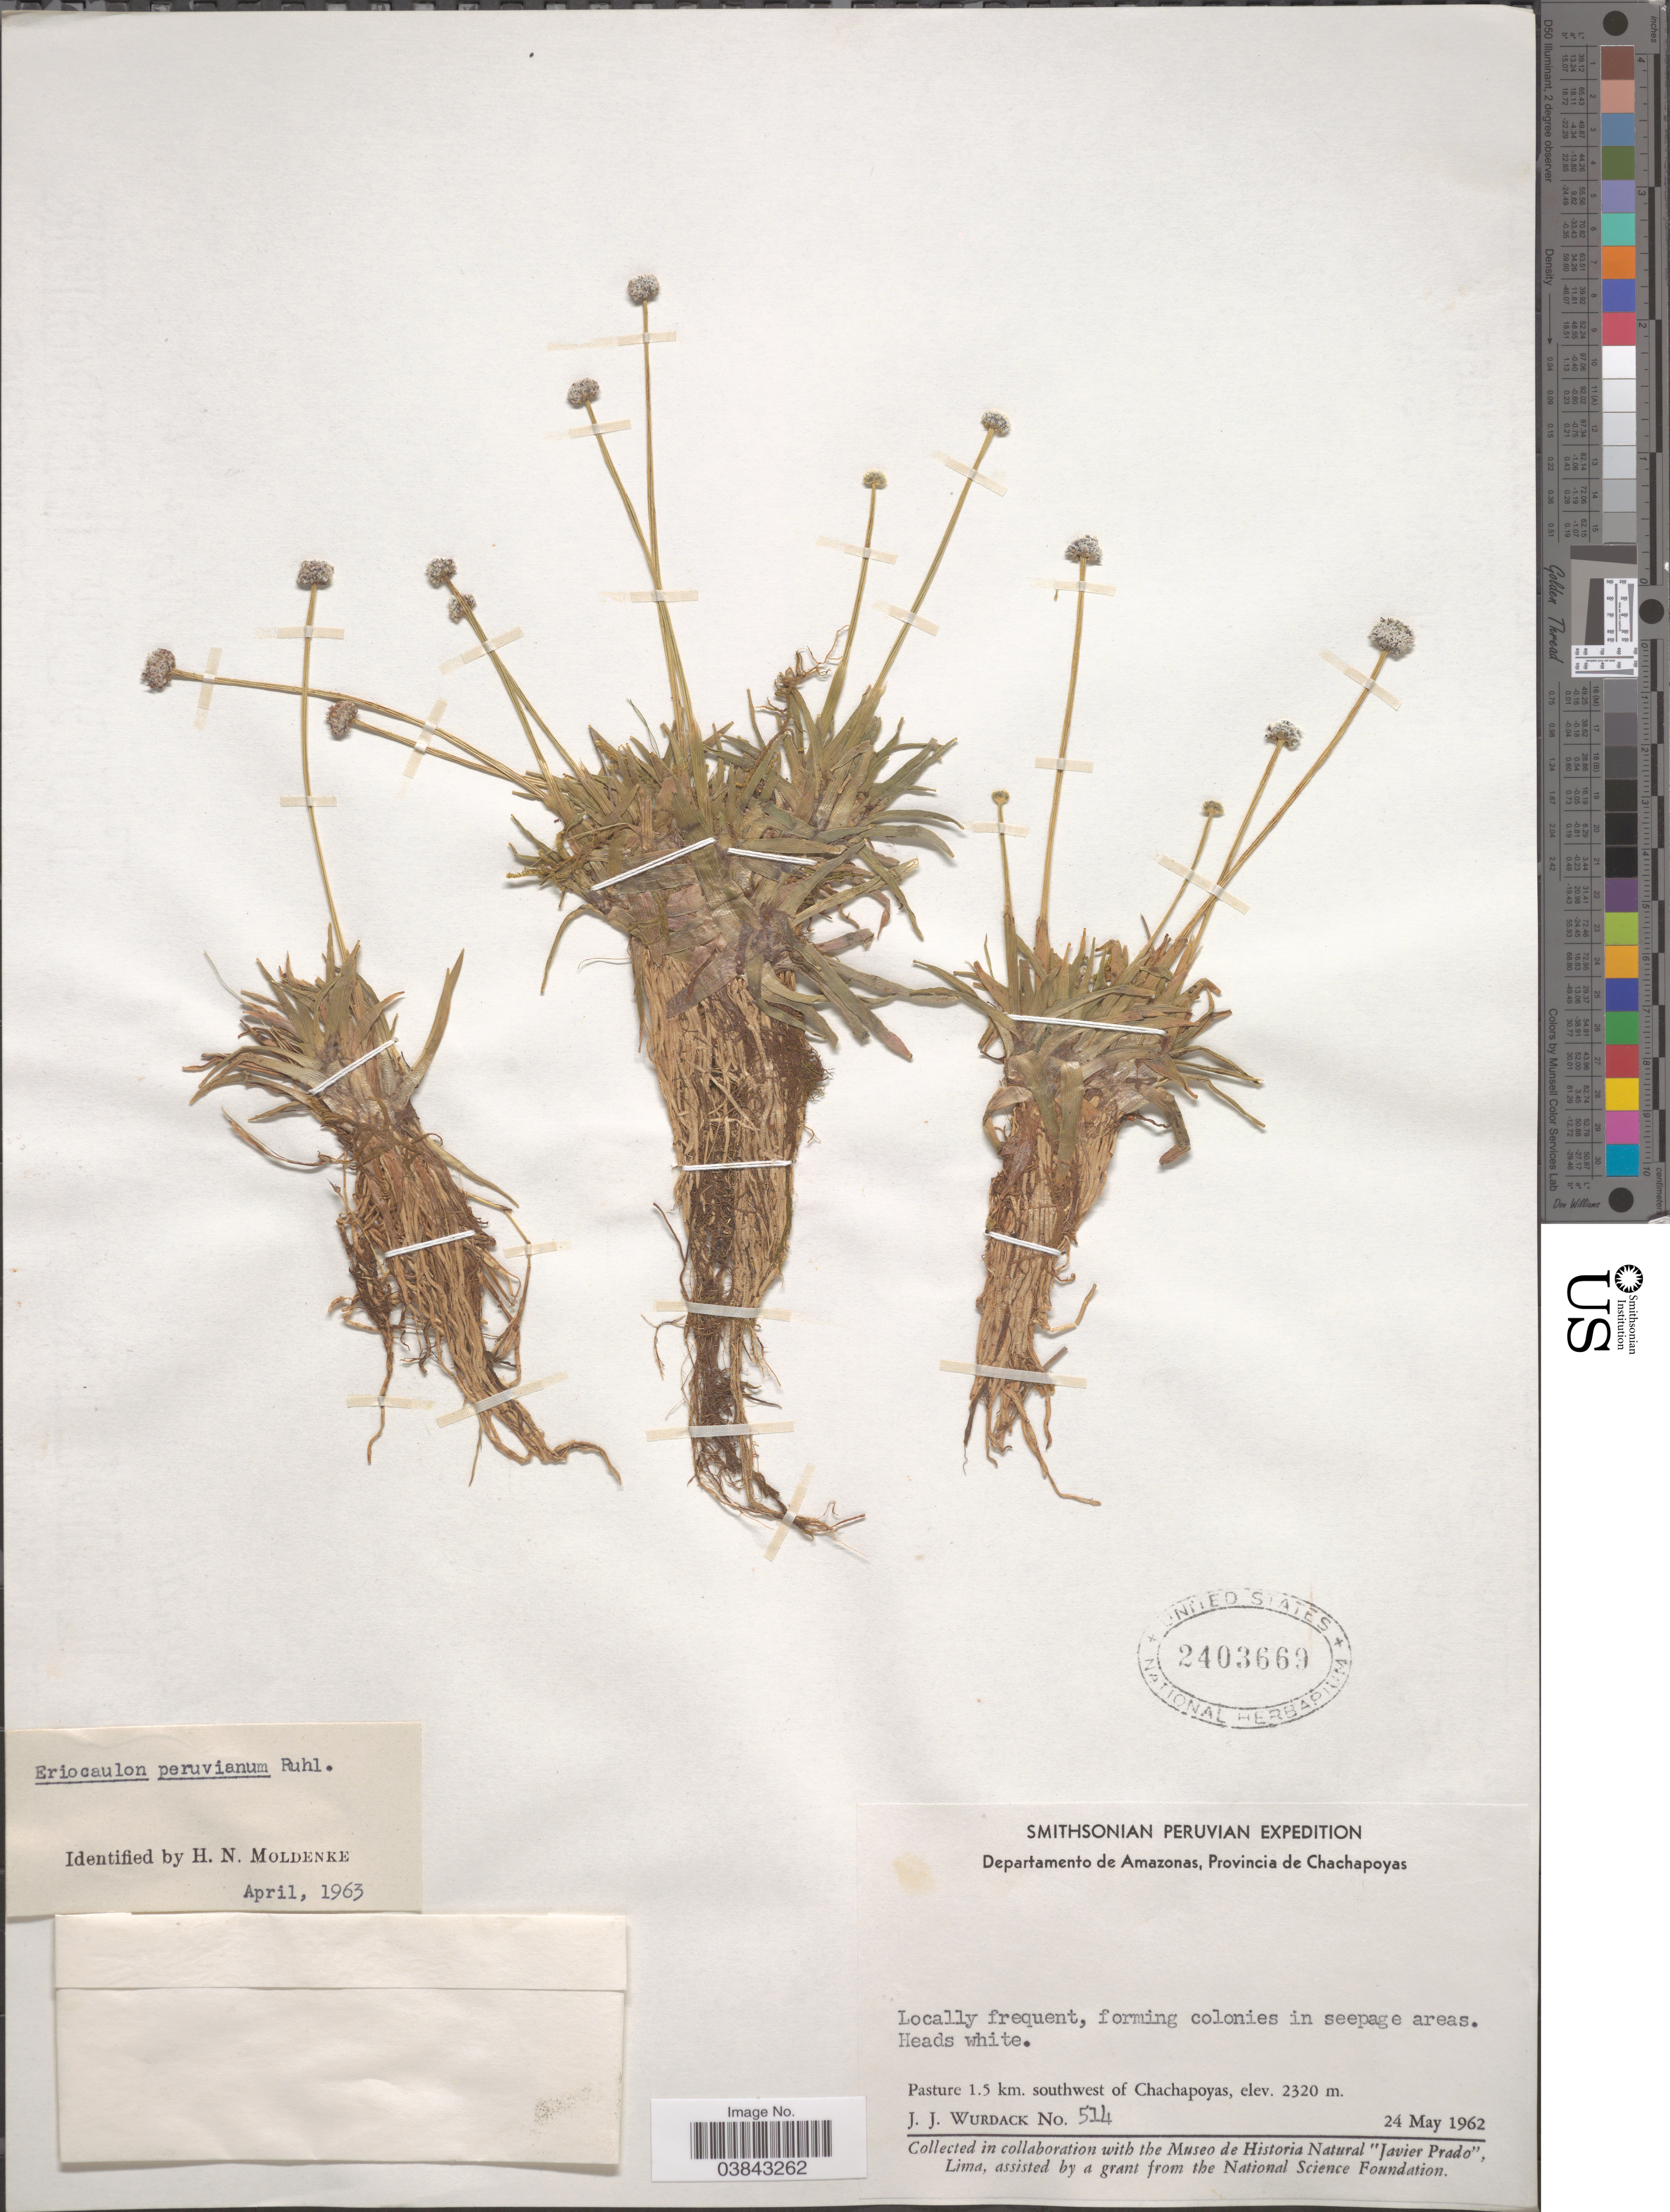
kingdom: Plantae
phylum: Tracheophyta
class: Liliopsida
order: Poales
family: Eriocaulaceae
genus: Eriocaulon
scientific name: Eriocaulon peruvianum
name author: Ruhland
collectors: J. J. Wurdack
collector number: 514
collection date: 1962-05-24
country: Peru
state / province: Amazonas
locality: Departamento de Amazonas, Provincia de Chachapoyas. Pasture 1.5 km. southwest of Chachapoyas.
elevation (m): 2320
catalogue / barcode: US 2403669